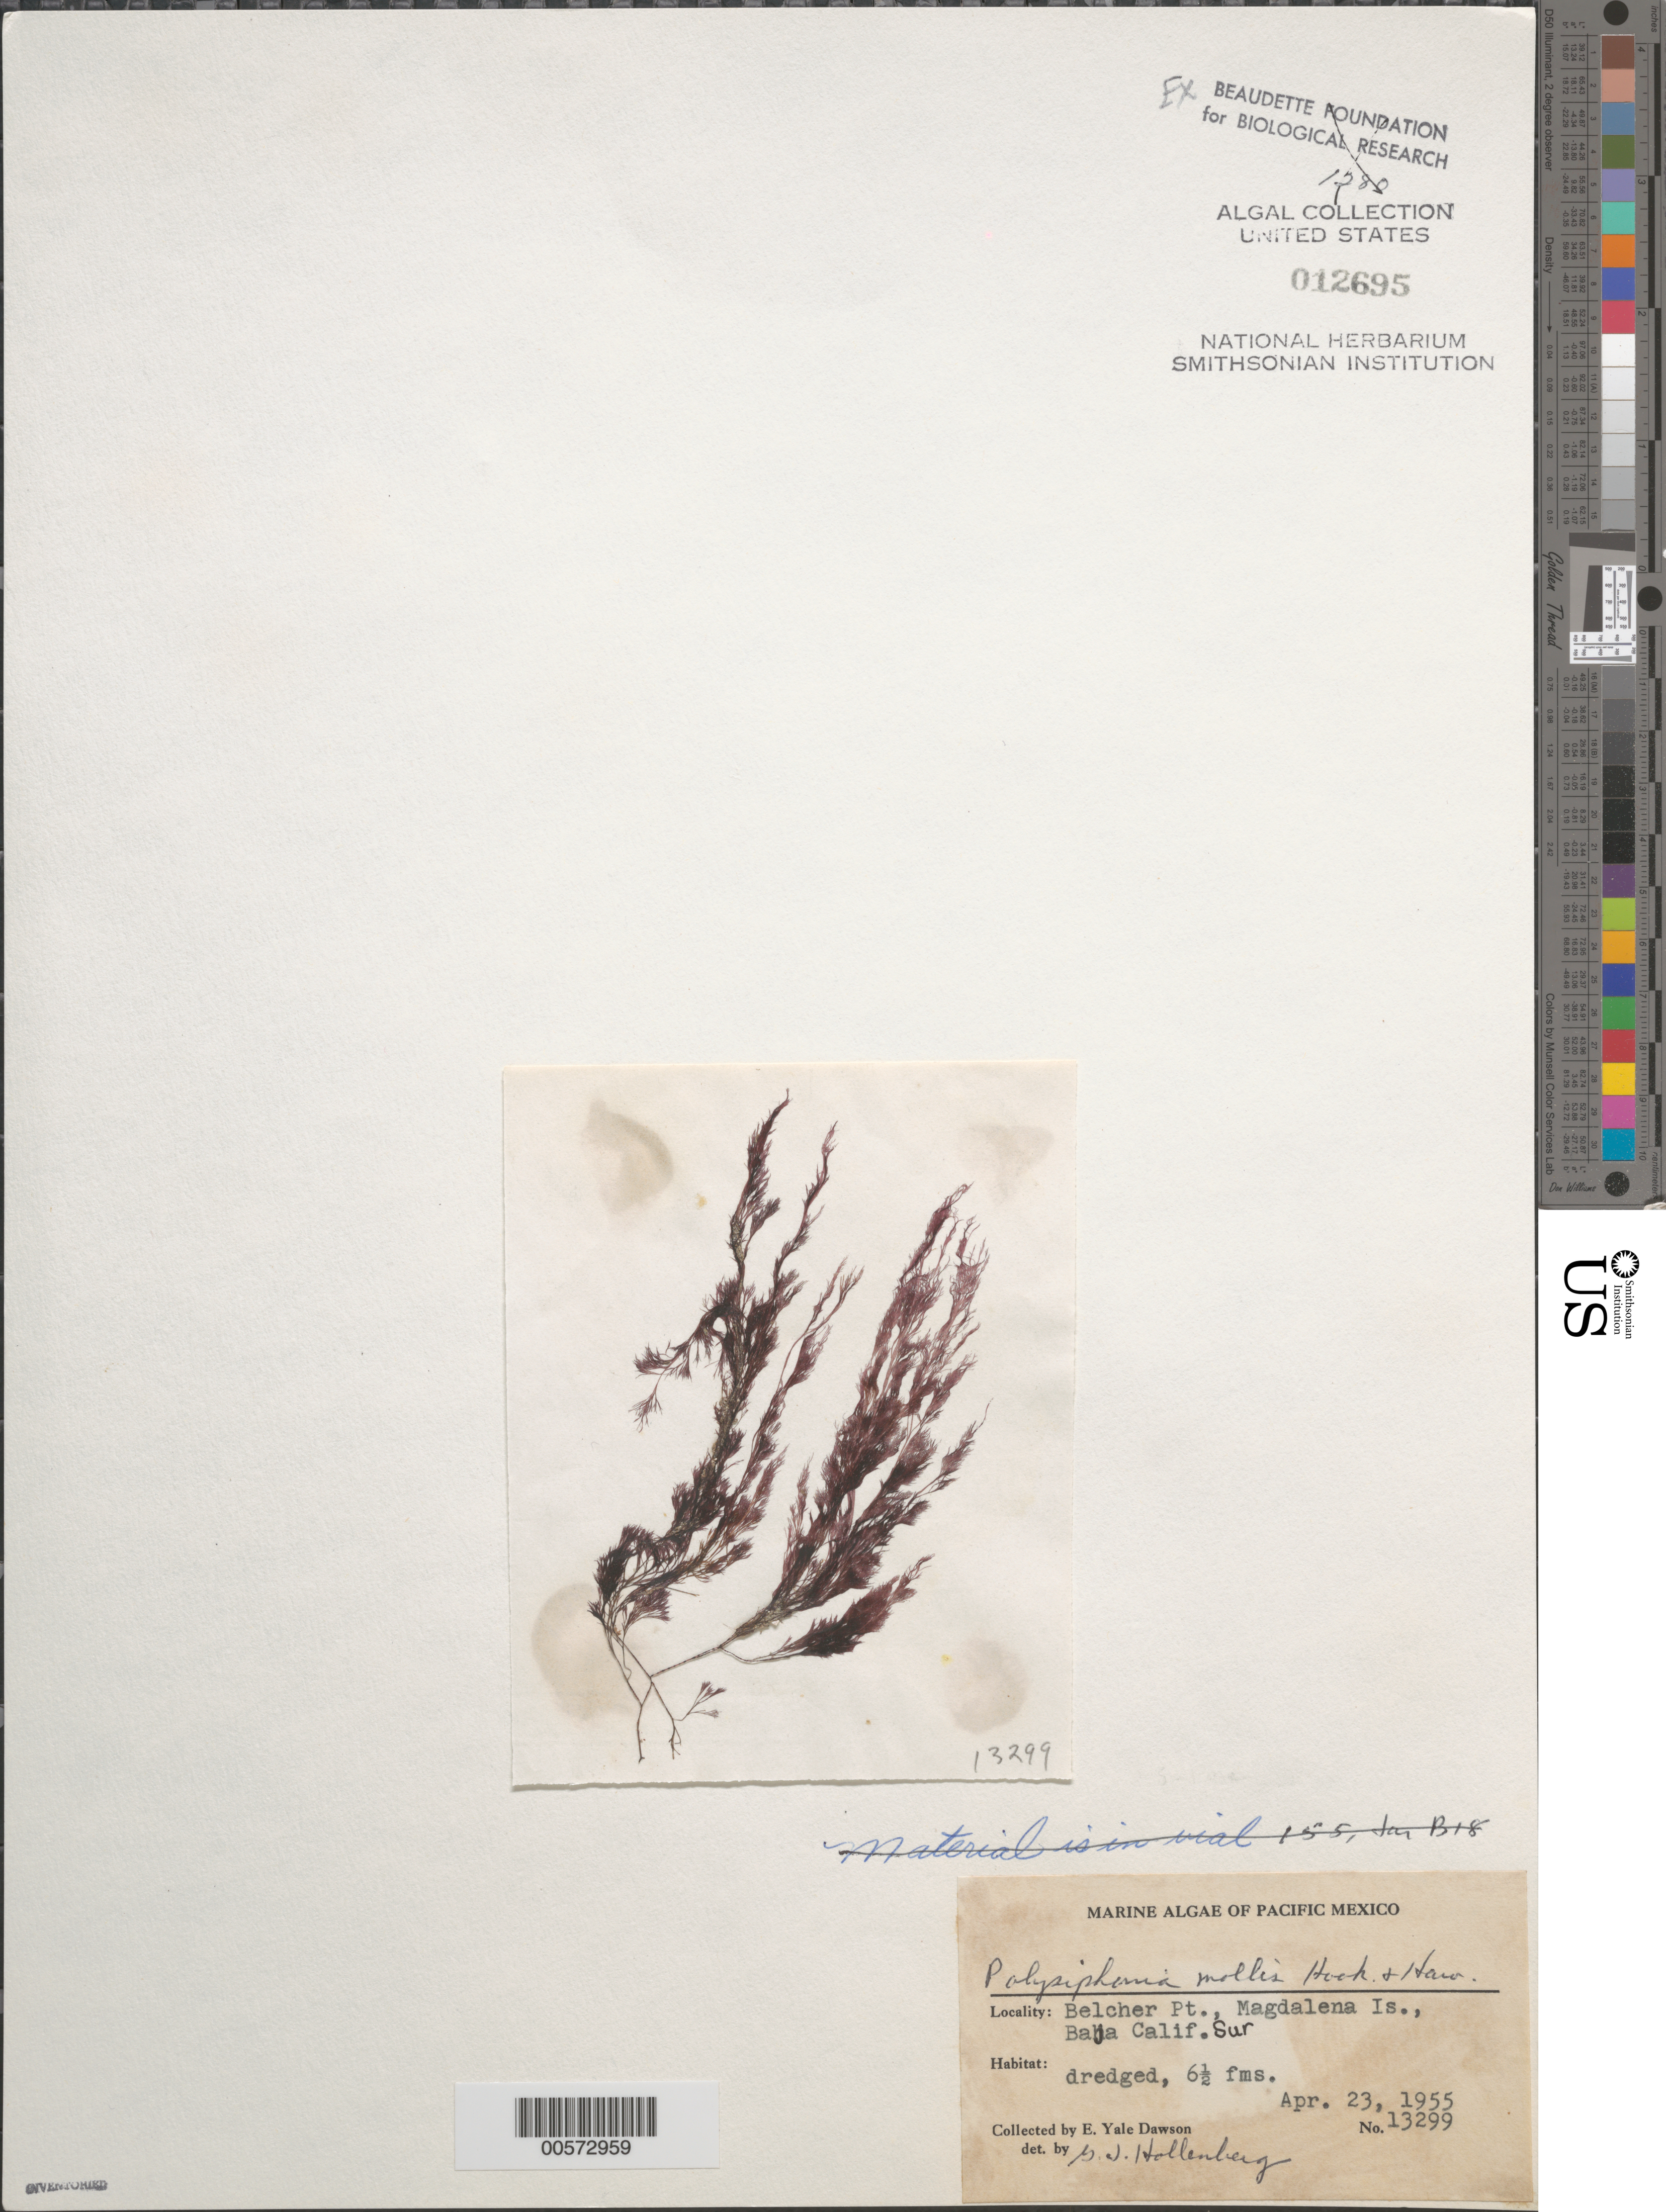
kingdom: Plantae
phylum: Rhodophyta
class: Florideophyceae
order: Ceramiales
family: Rhodomelaceae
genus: Polysiphonia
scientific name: Polysiphonia mollis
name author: Hook. f. & Harv.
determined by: Hollenberg, George J.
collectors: E. Y. Dawson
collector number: EYD 13299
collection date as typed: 23 Apr 1955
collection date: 1955-04-23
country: Mexico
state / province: Baja California Sur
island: Isla Magdalena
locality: Belcher Point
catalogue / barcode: US 12695